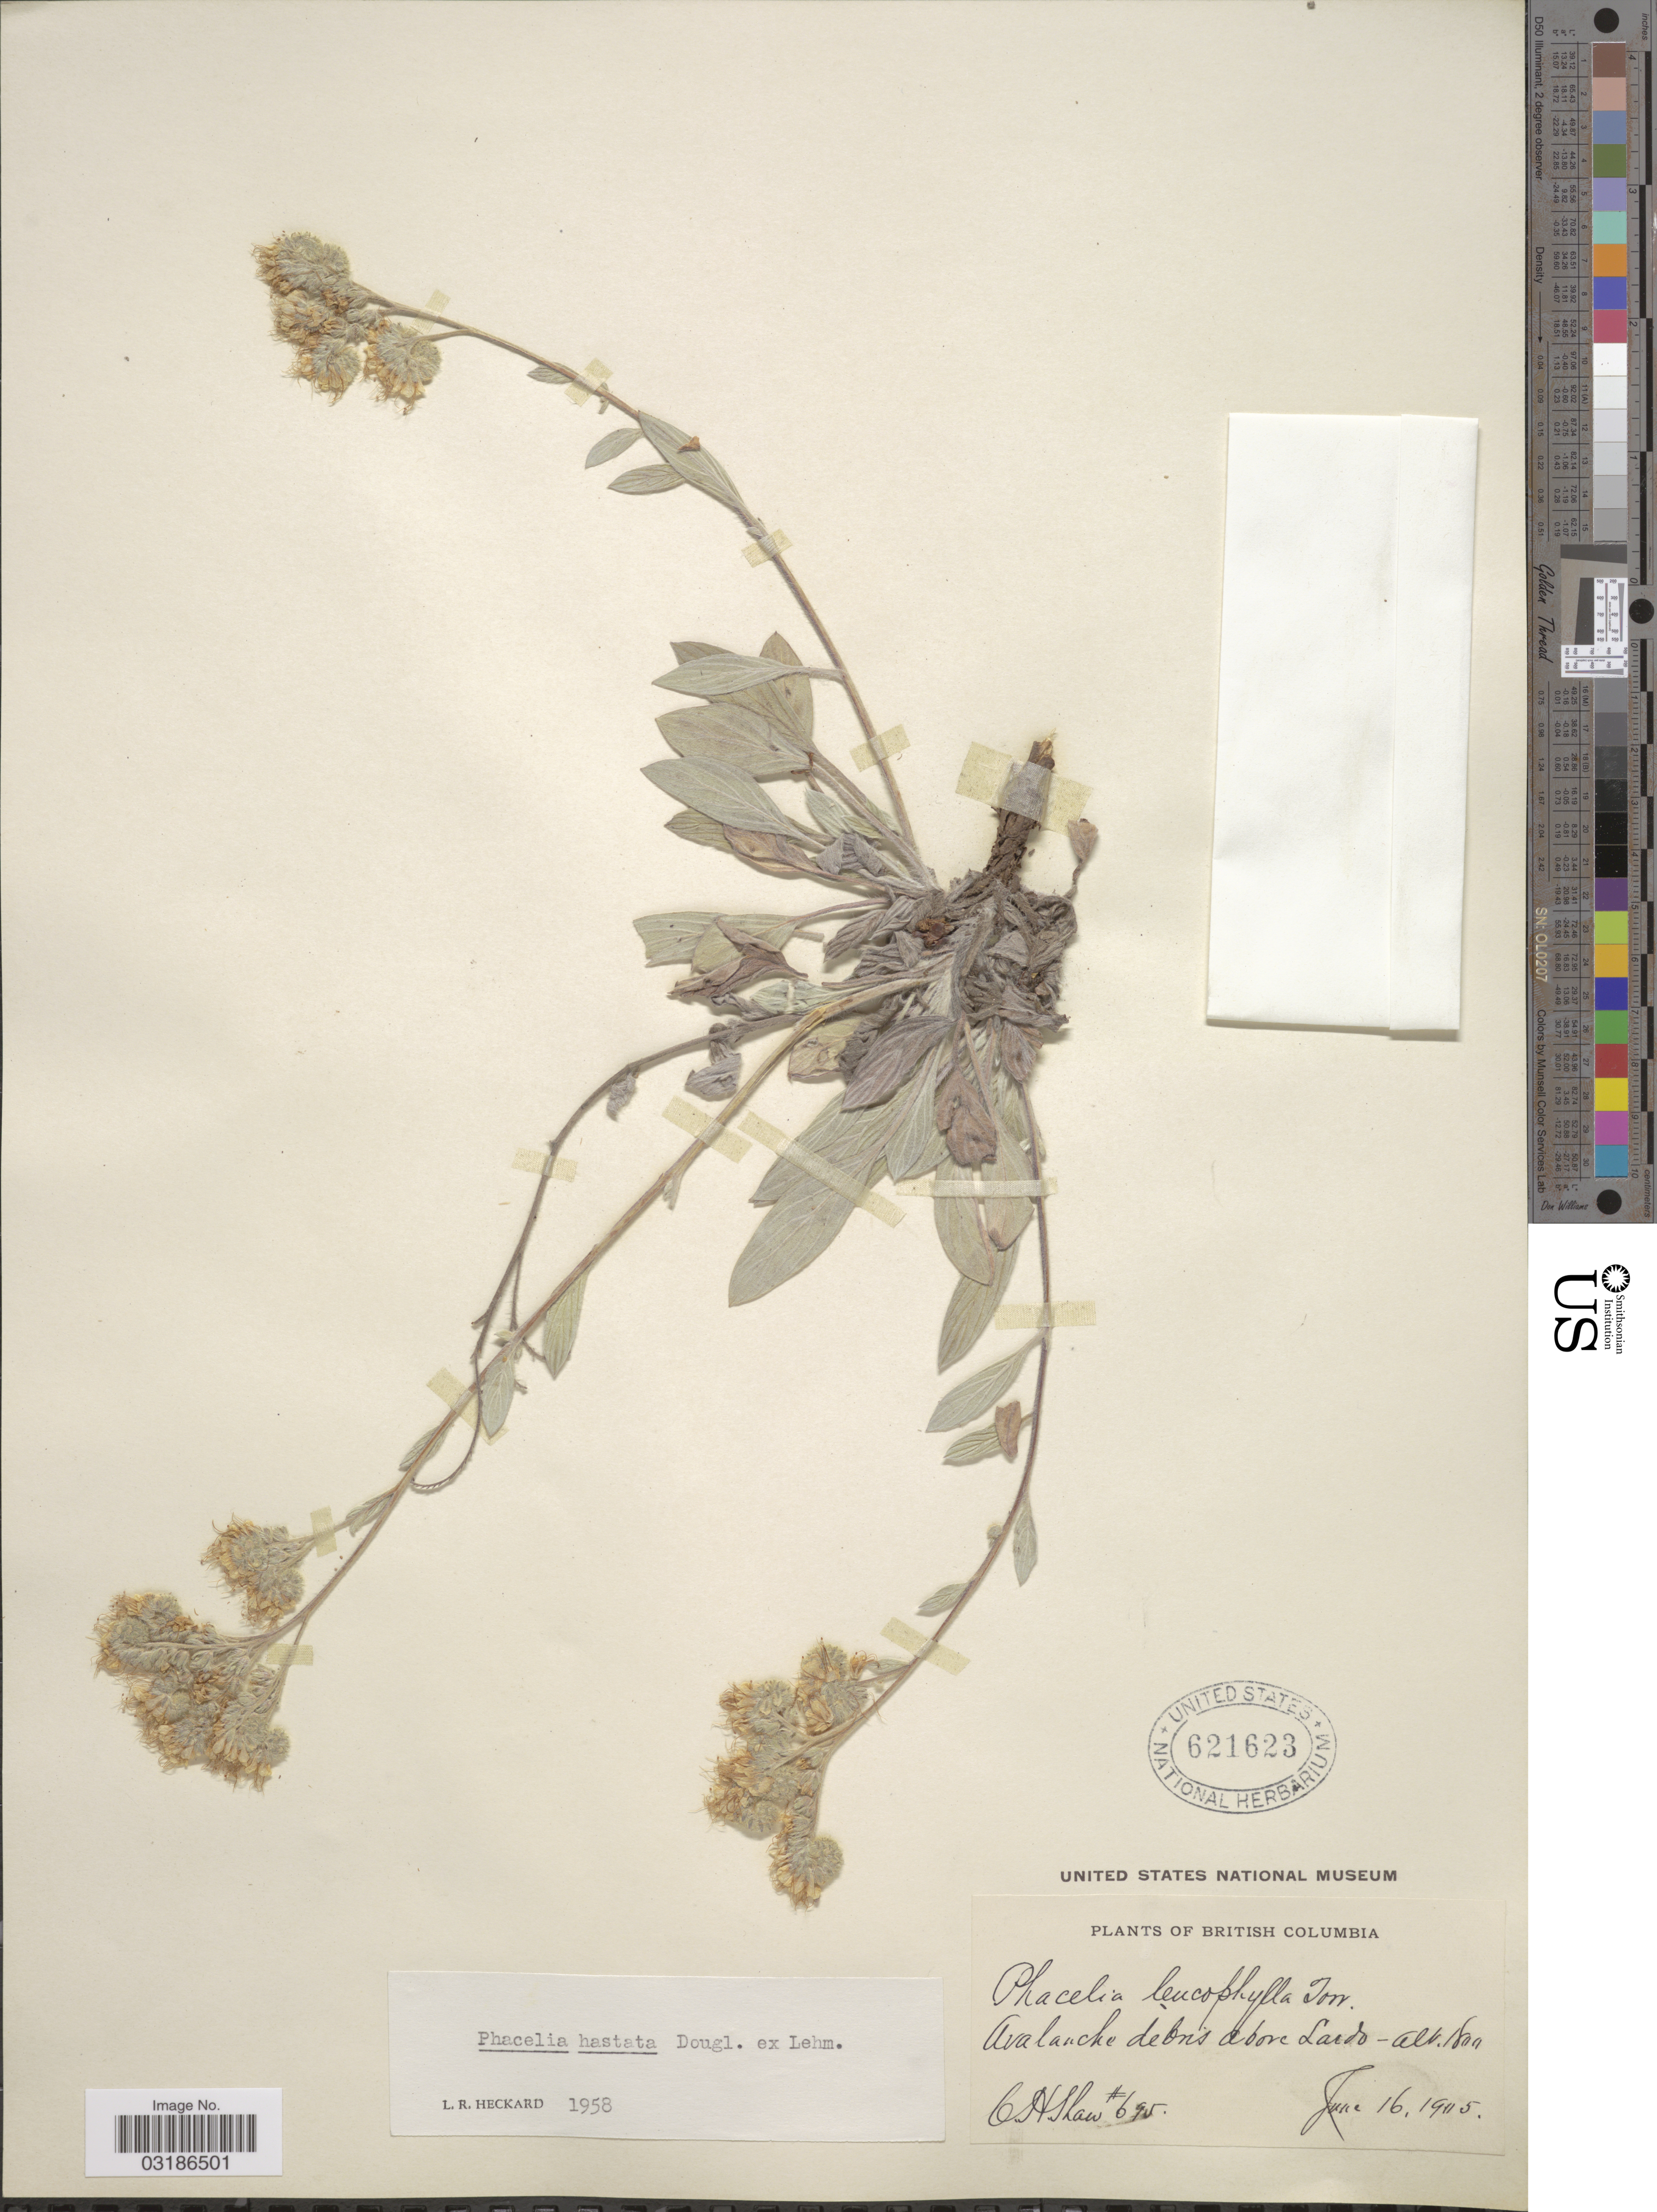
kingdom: Plantae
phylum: Tracheophyta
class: Magnoliopsida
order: Boraginales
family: Hydrophyllaceae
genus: Phacelia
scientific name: Phacelia hastata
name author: Douglas ex Lehm.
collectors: C. H. Shaw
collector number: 695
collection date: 1905-06-16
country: Canada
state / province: British Columbia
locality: Avalanche debris above Lardo.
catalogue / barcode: US 621623